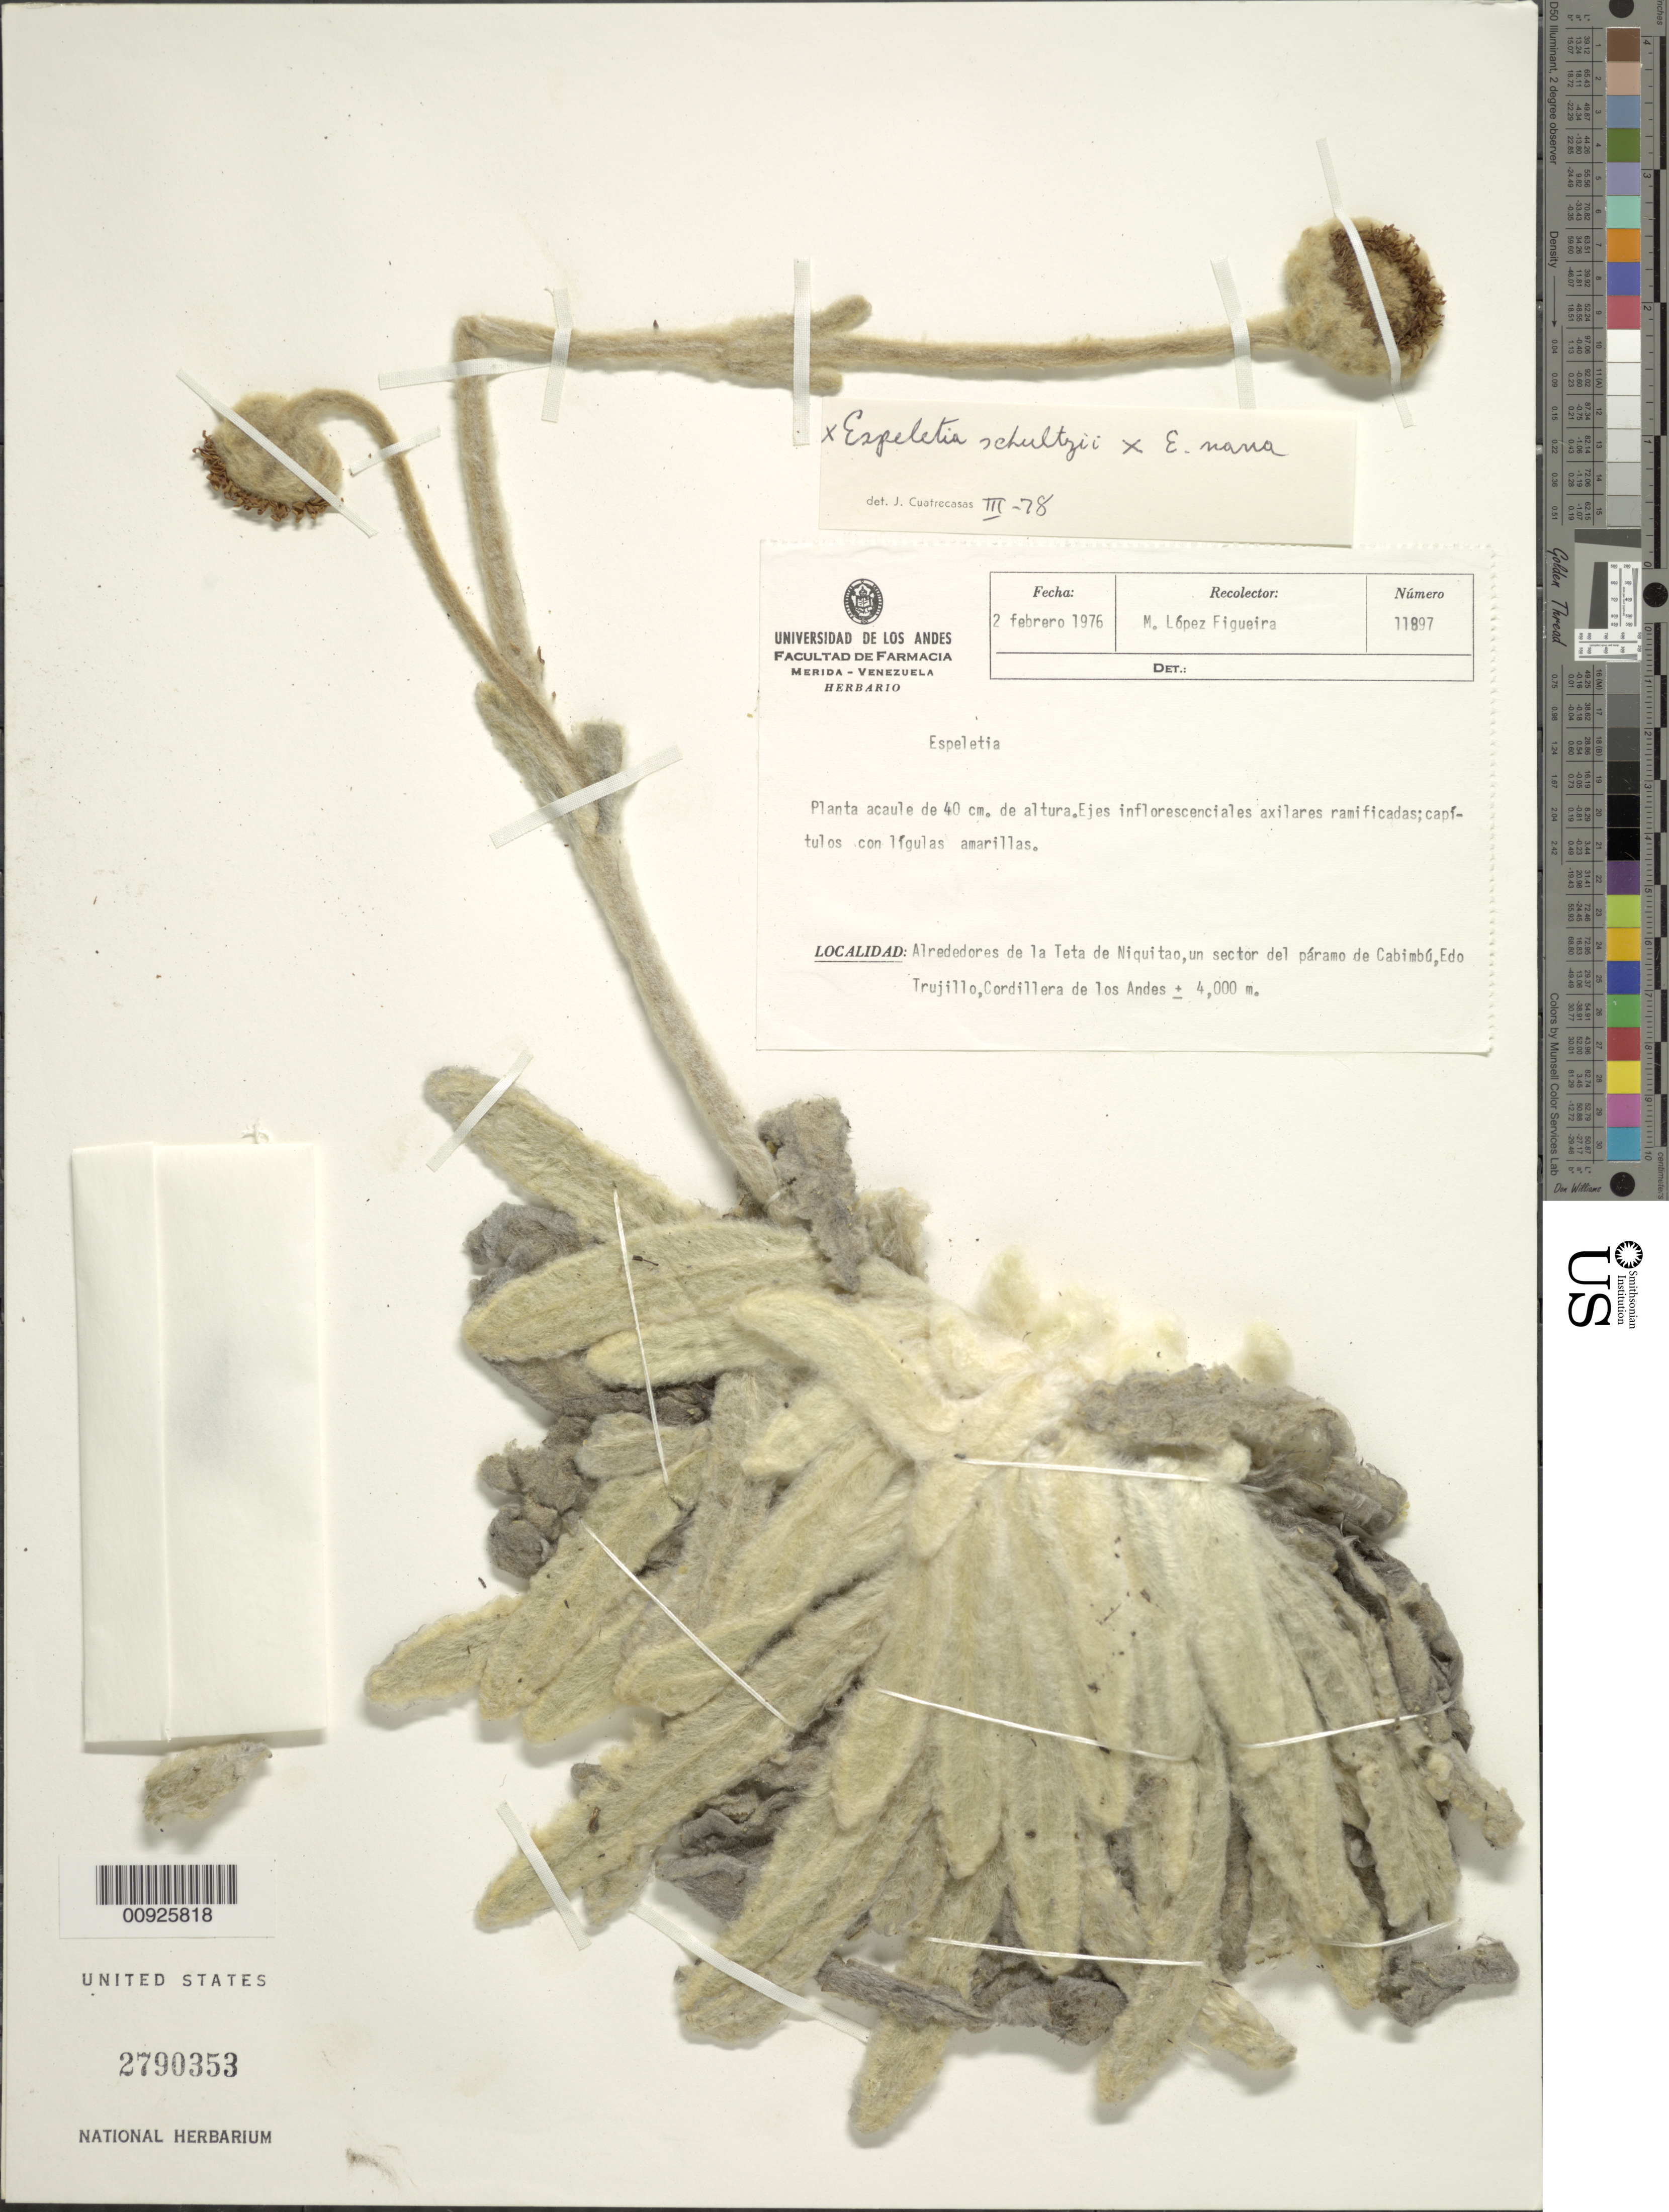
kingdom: Plantae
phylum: Tracheophyta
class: Magnoliopsida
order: Asterales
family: Asteraceae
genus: Espeletia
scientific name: Espeletia nana x E. schultzii Wedd.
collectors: M. López Figueiras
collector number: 11897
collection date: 1976-02-02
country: Venezuela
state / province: Trujillo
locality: P. de Cabimbú. Alrededores de la Teta de Niquitao, un sector del páramo de Cabimbú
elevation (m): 4000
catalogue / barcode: US 2790353